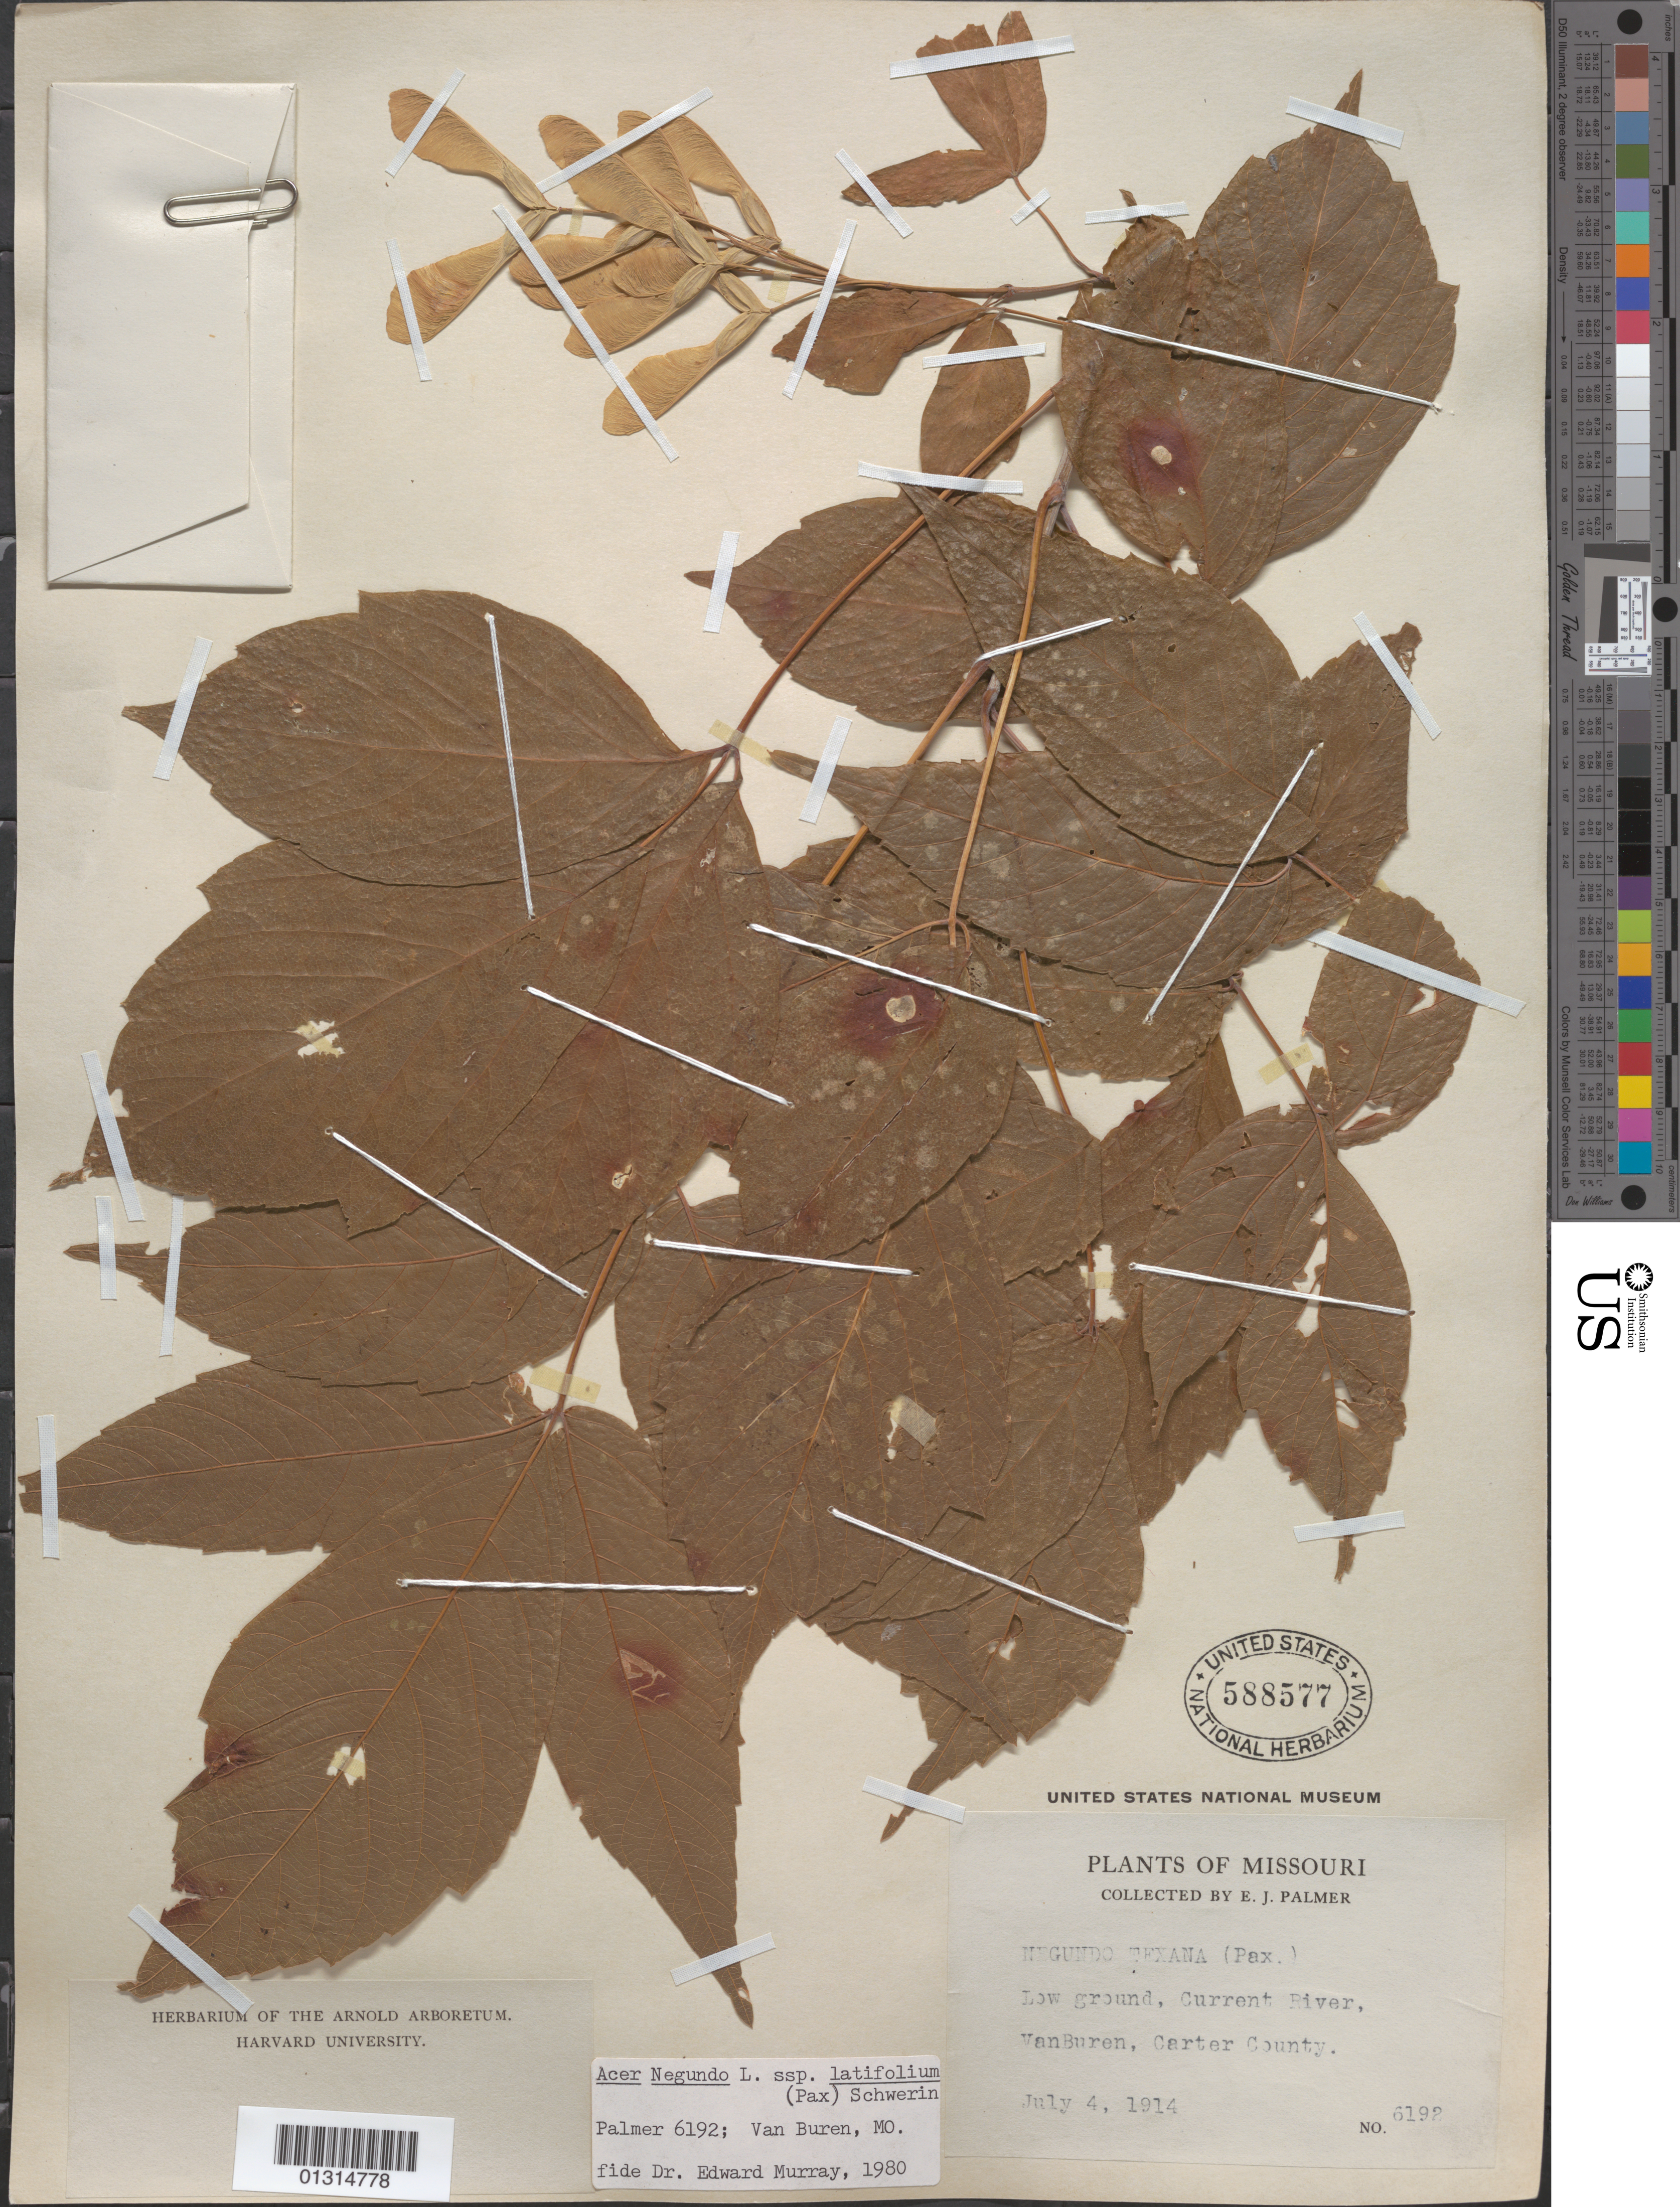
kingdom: Plantae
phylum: Tracheophyta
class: Magnoliopsida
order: Sapindales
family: Sapindaceae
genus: Acer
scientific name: Acer negundo subsp. latifolium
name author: (Pax) Schwer.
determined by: Murray, Edward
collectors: E. J. Palmer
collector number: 6192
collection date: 1914-07-04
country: United States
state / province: Missouri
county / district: Carter County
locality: Carter County, Current River, Van Buren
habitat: Low ground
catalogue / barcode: US 588577